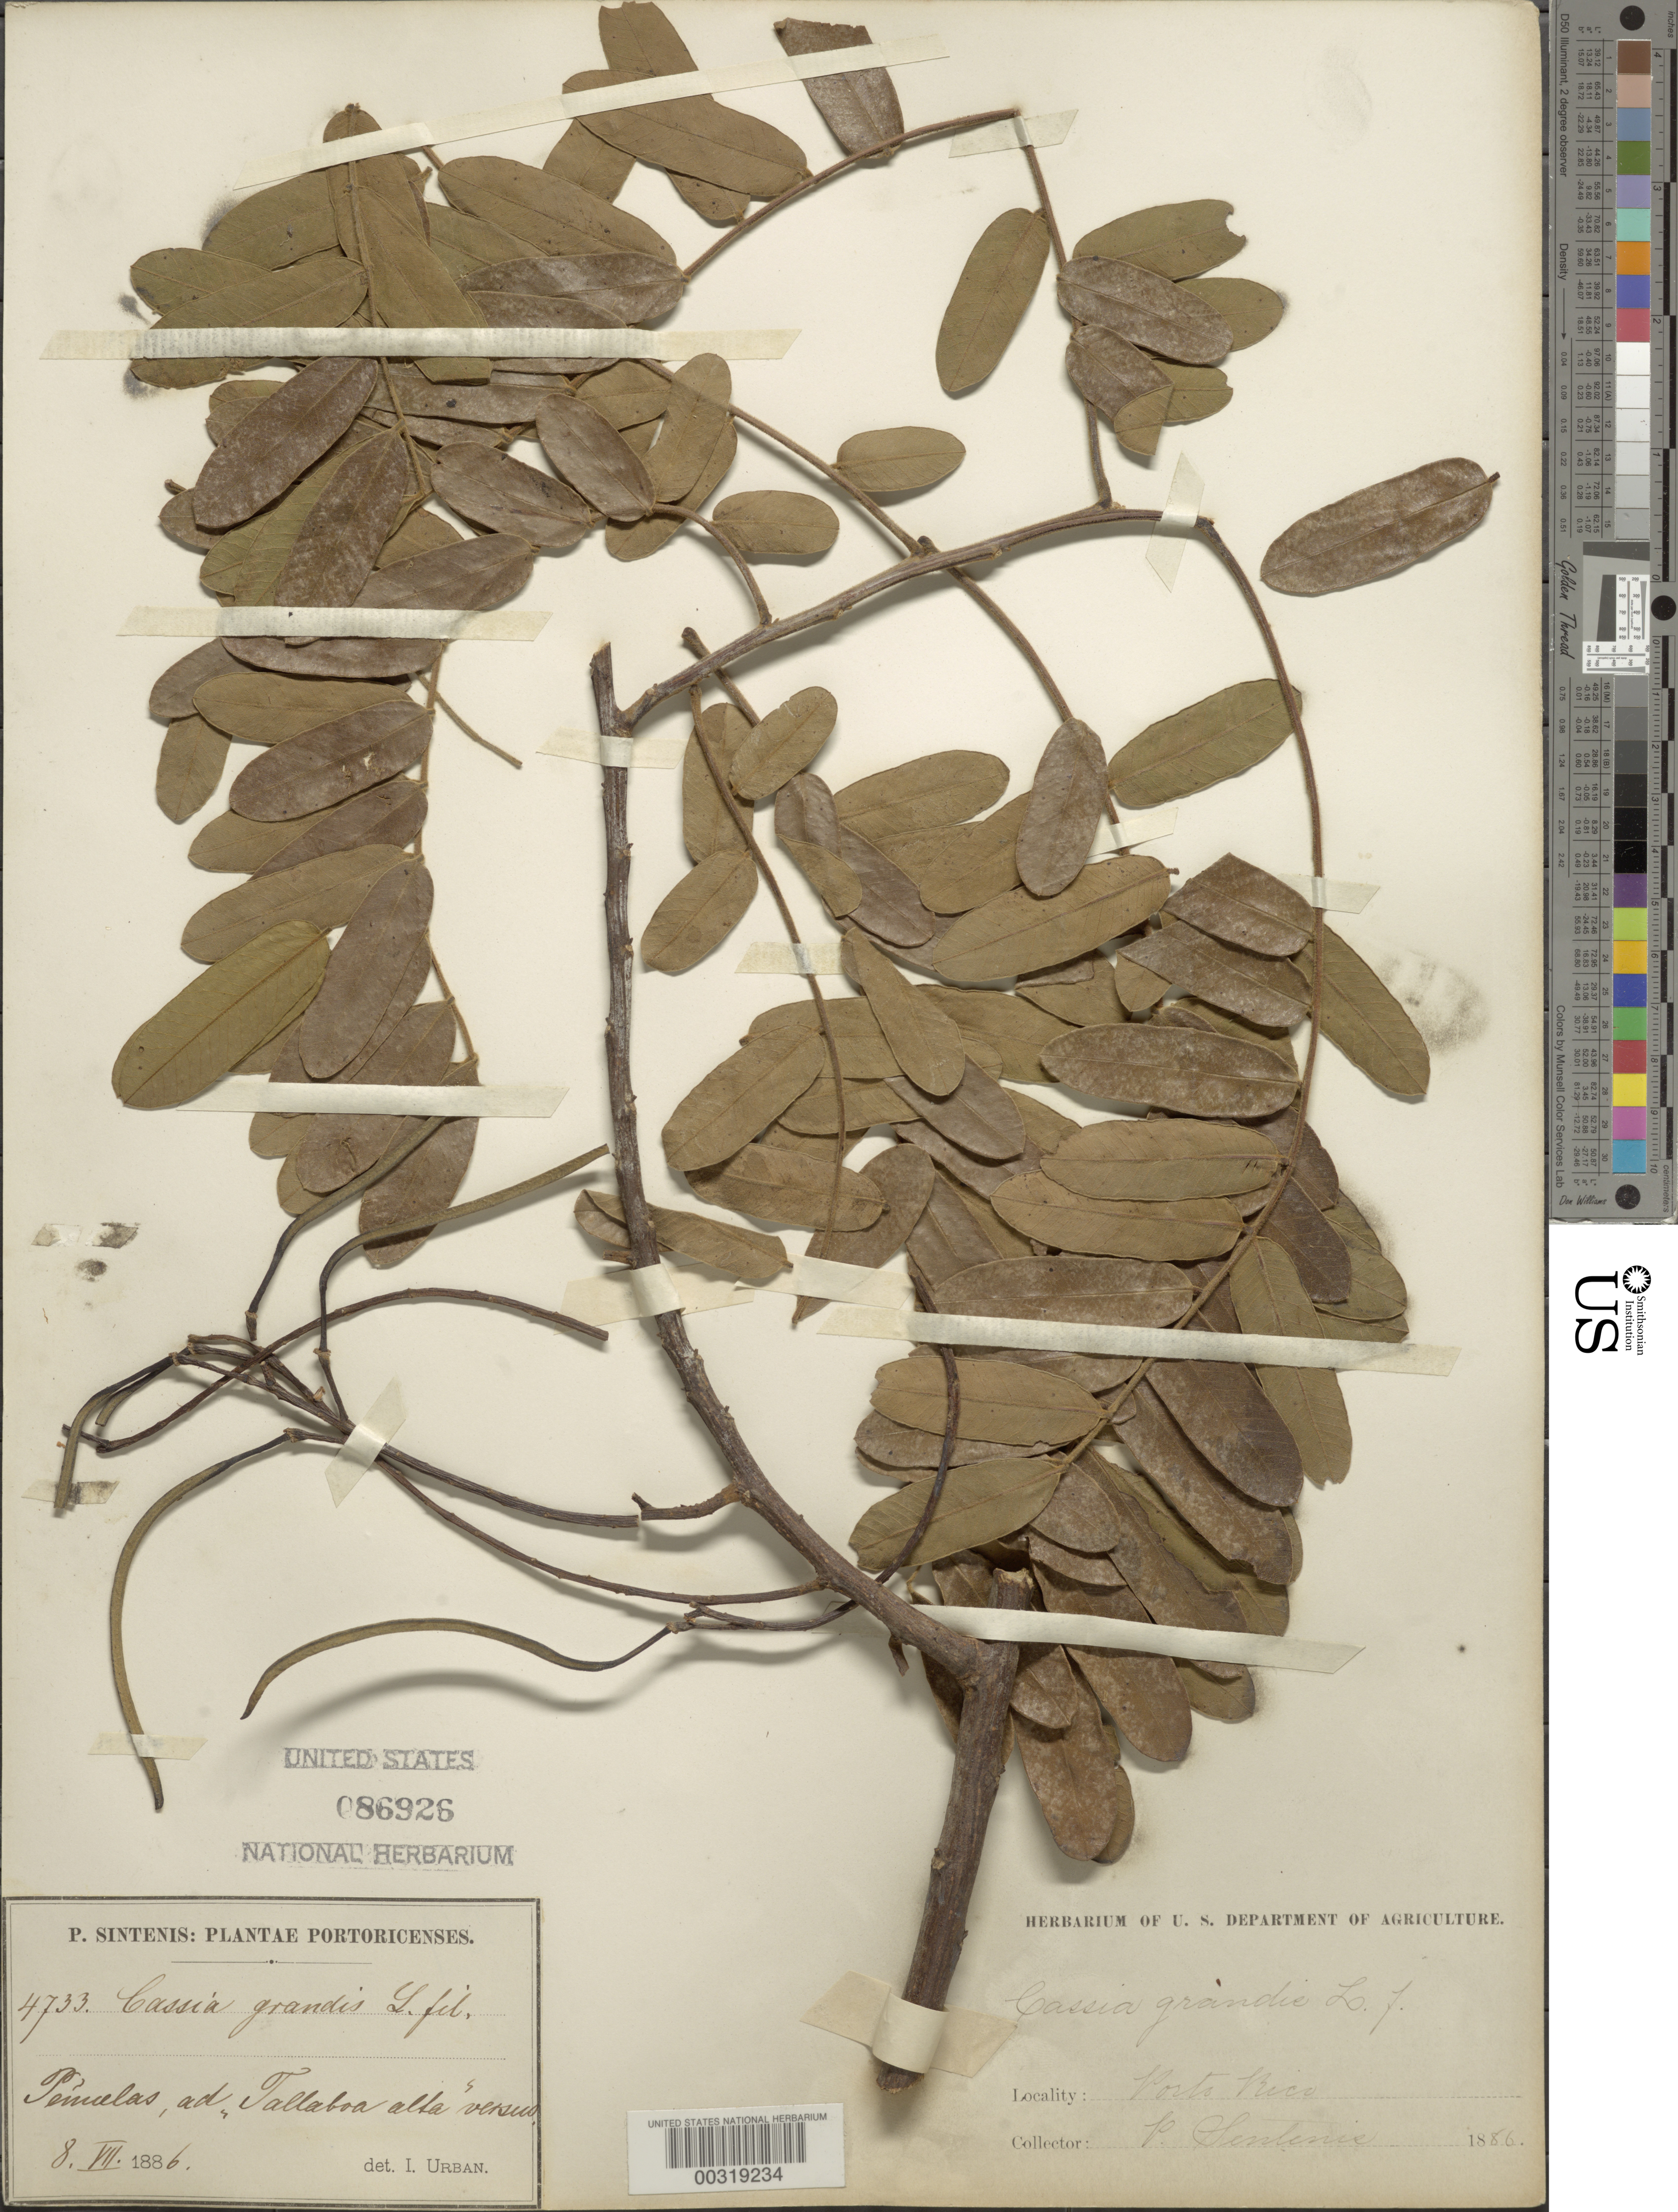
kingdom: Plantae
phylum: Tracheophyta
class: Magnoliopsida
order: Fabales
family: Fabaceae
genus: Cassia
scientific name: Cassia grandis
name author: L. f.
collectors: P. Sintenis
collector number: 4733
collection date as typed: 08 Jul 1886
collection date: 1886-07-08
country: Puerto Rico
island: Greater Antilles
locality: Temulas towards "tallaboa alta"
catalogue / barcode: US 86926